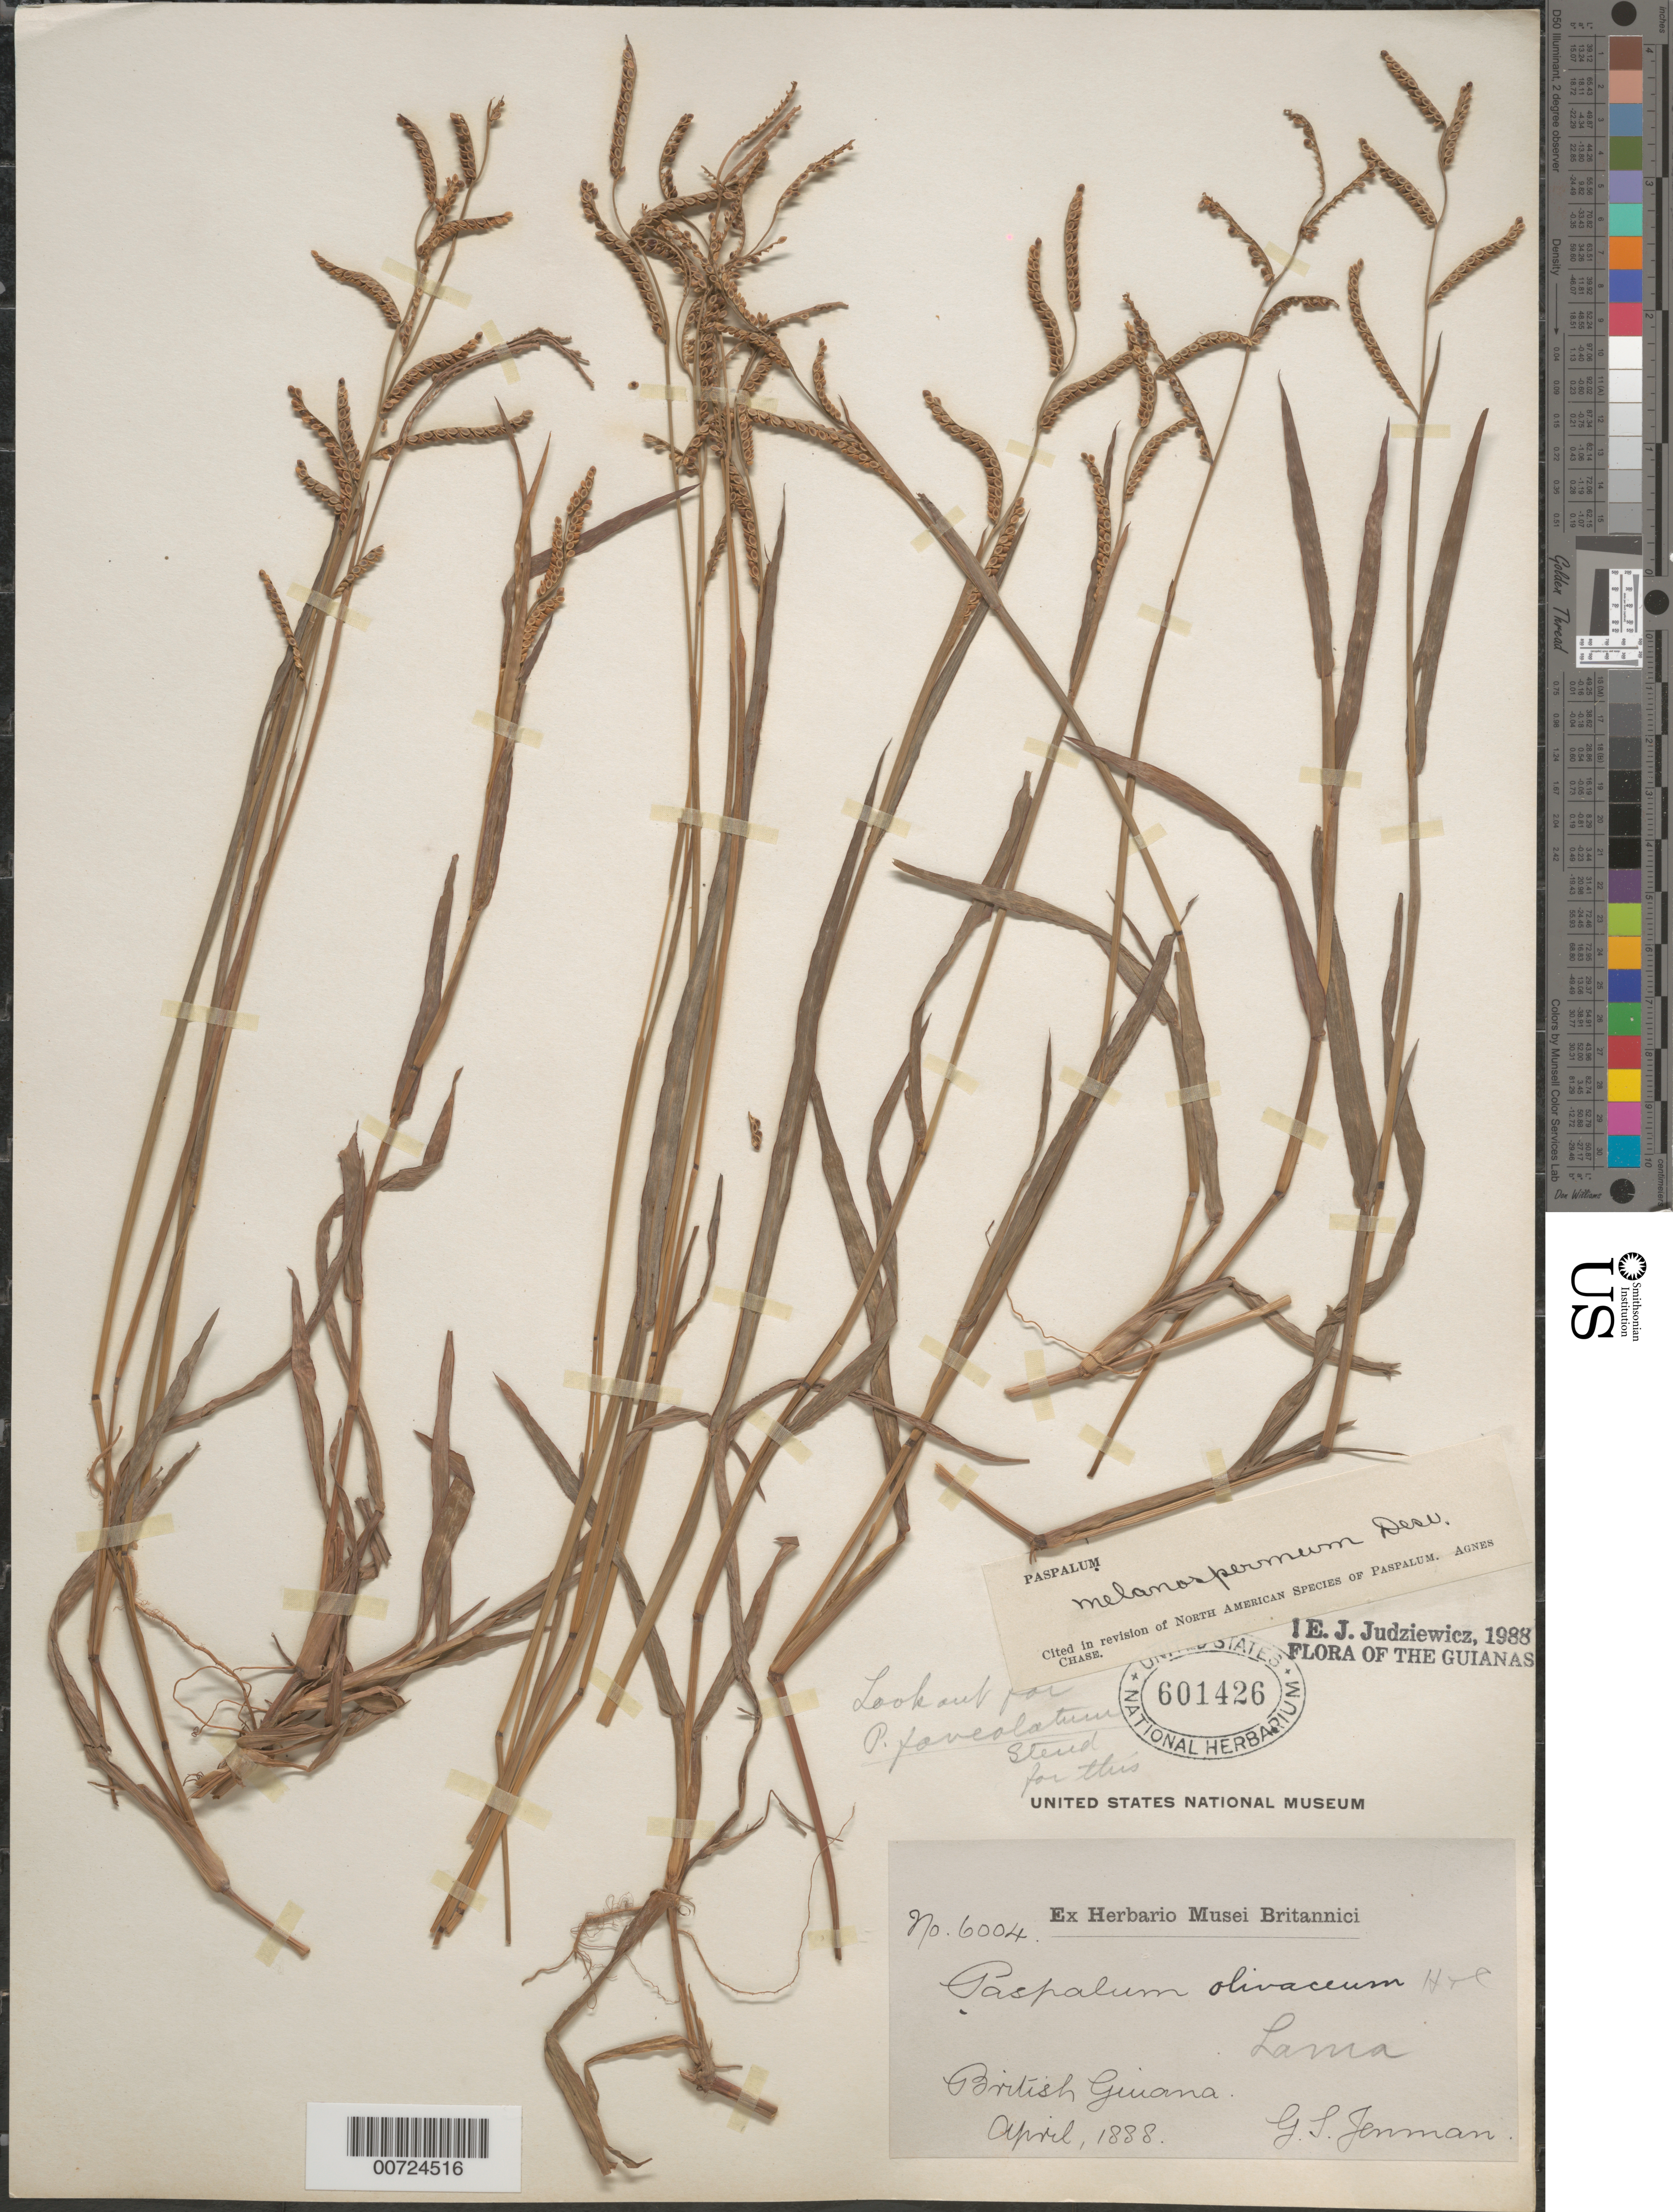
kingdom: Plantae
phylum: Tracheophyta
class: Liliopsida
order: Poales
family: Poaceae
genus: Paspalum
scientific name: Paspalum melanospermum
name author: Desv. ex Poir.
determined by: Judziewicz, E. J.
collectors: G. S. Jenman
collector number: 6004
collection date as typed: April 1888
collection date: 1888-04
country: Guyana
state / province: Demerara-Mahaica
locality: Lama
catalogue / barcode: US 601426